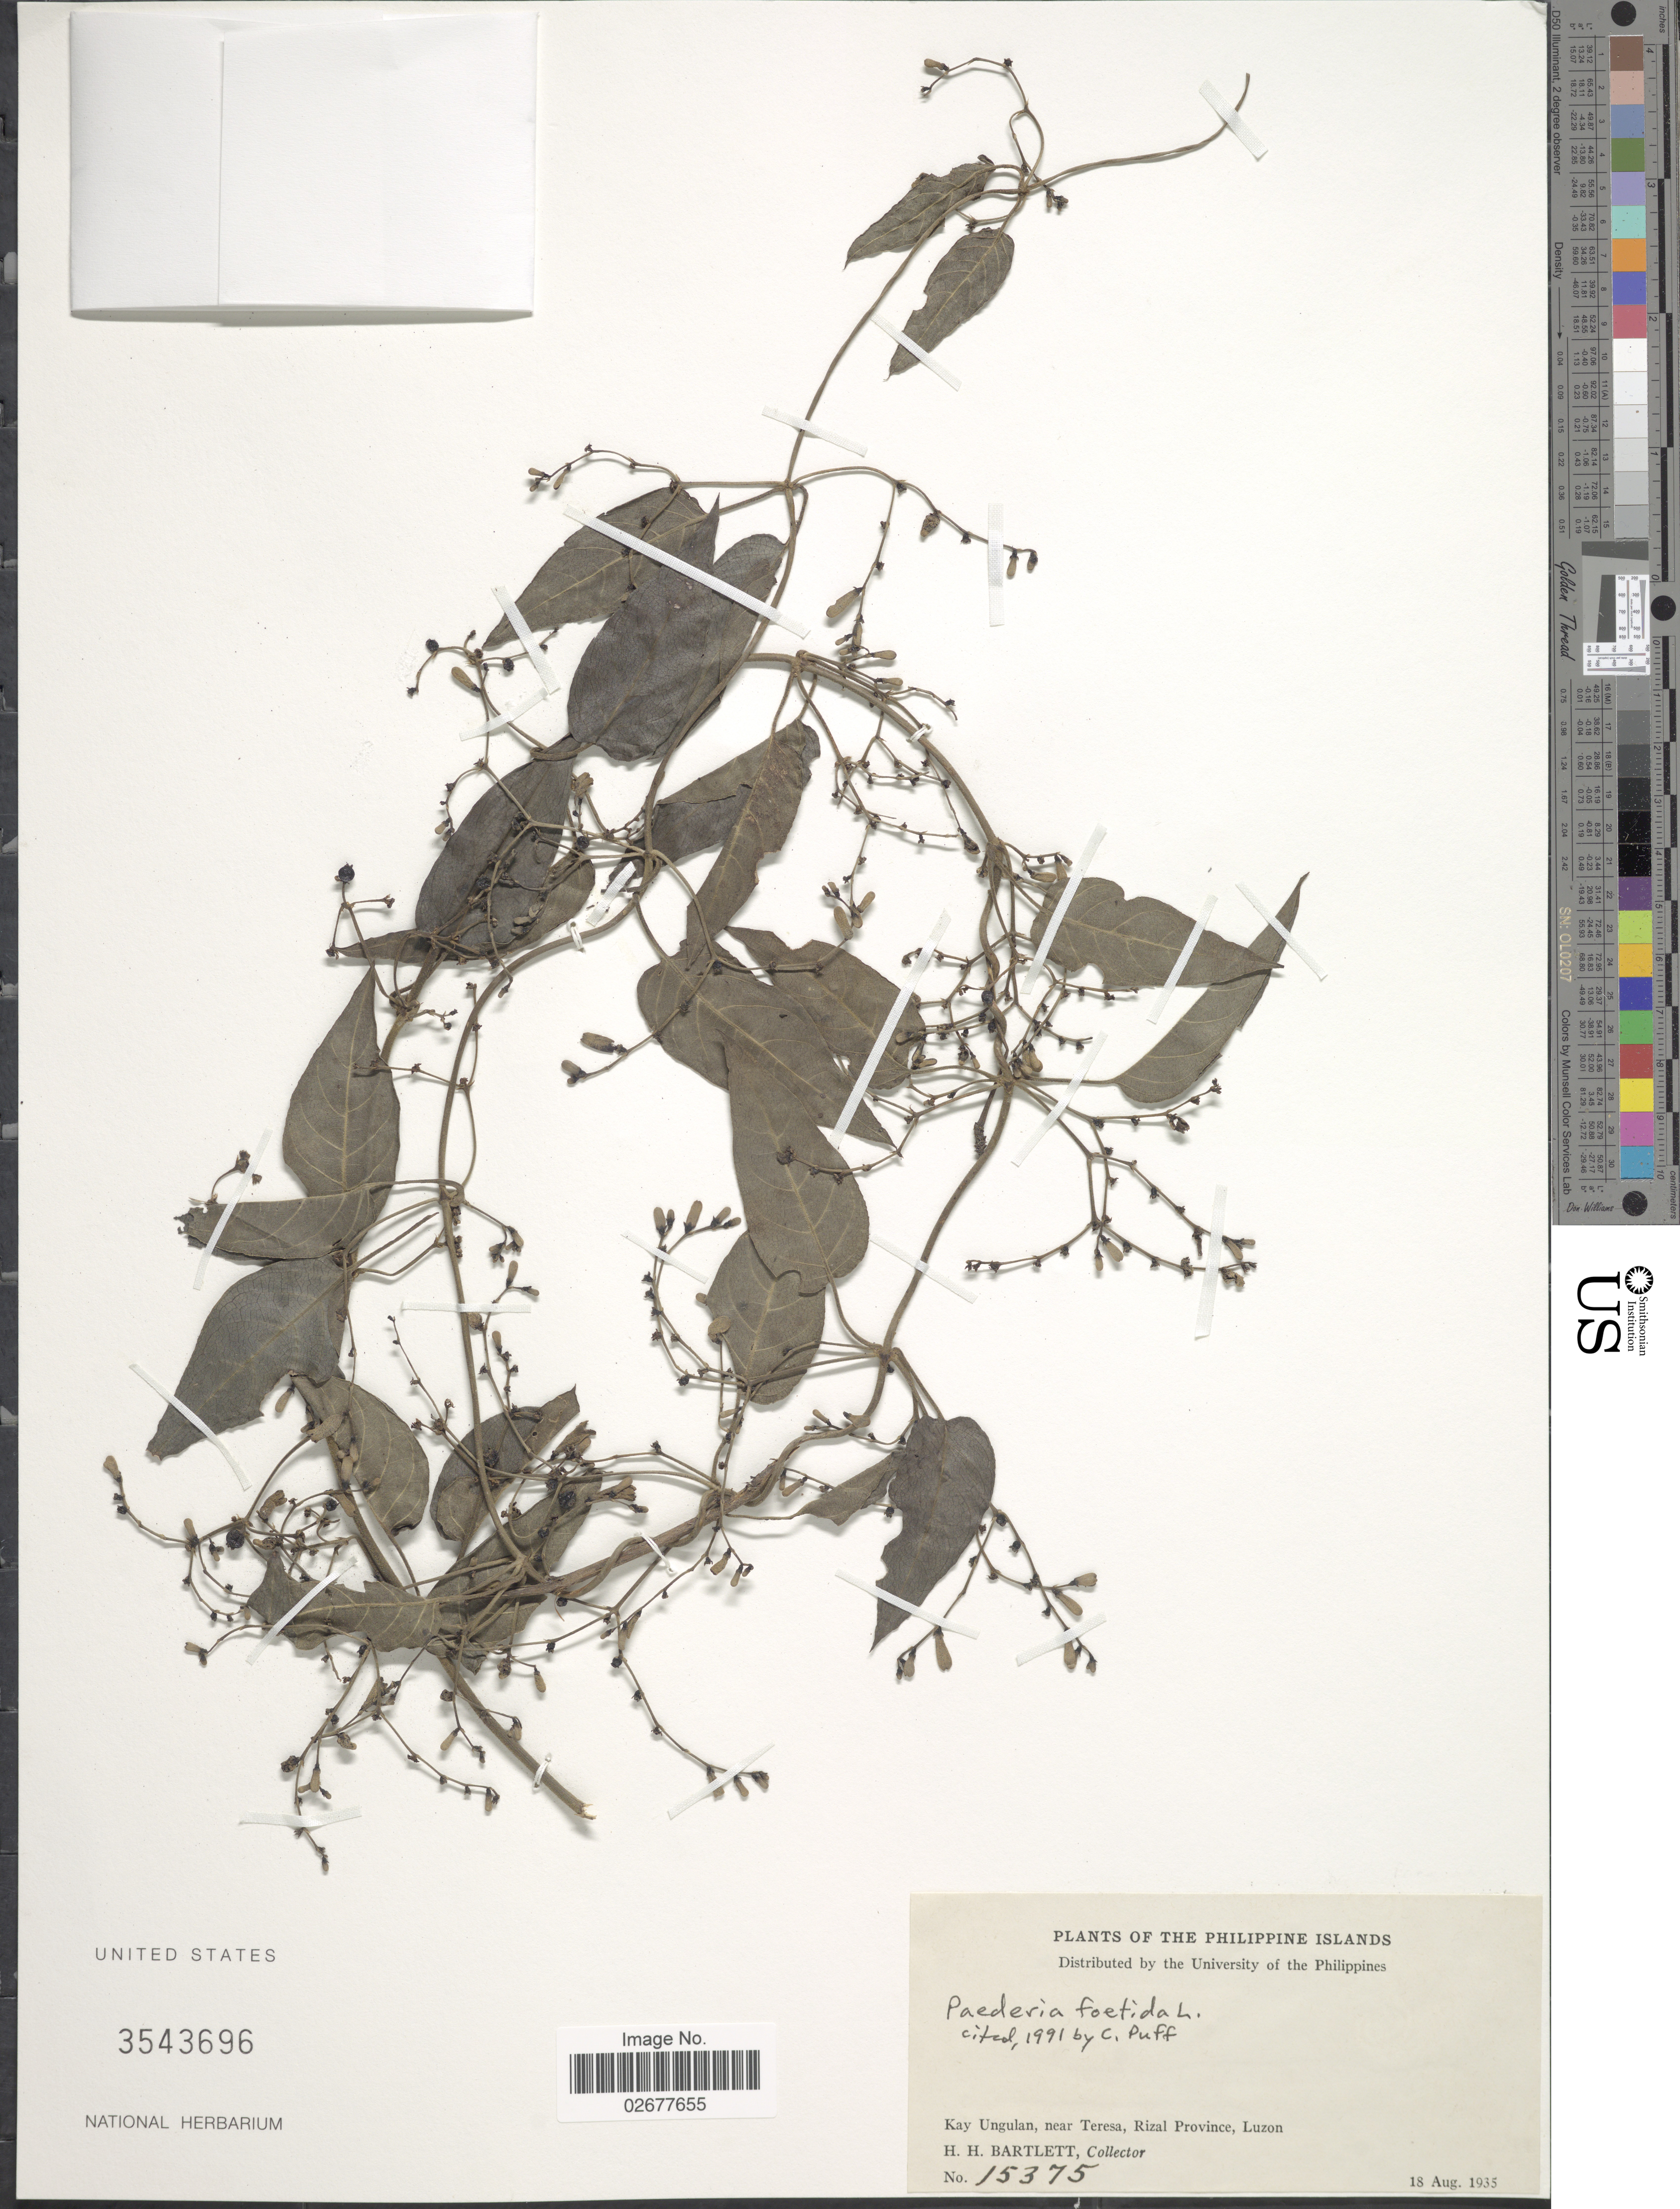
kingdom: Plantae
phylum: Tracheophyta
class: Magnoliopsida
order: Gentianales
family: Rubiaceae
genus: Paederia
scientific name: Paederia foetida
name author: Wall.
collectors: H. H. Bartlett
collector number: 15375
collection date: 1935-08-18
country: Philippines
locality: Philippine Islands. Kay Ungulan, near Teresa, Rizal Province, Luzon.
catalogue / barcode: US 3543696